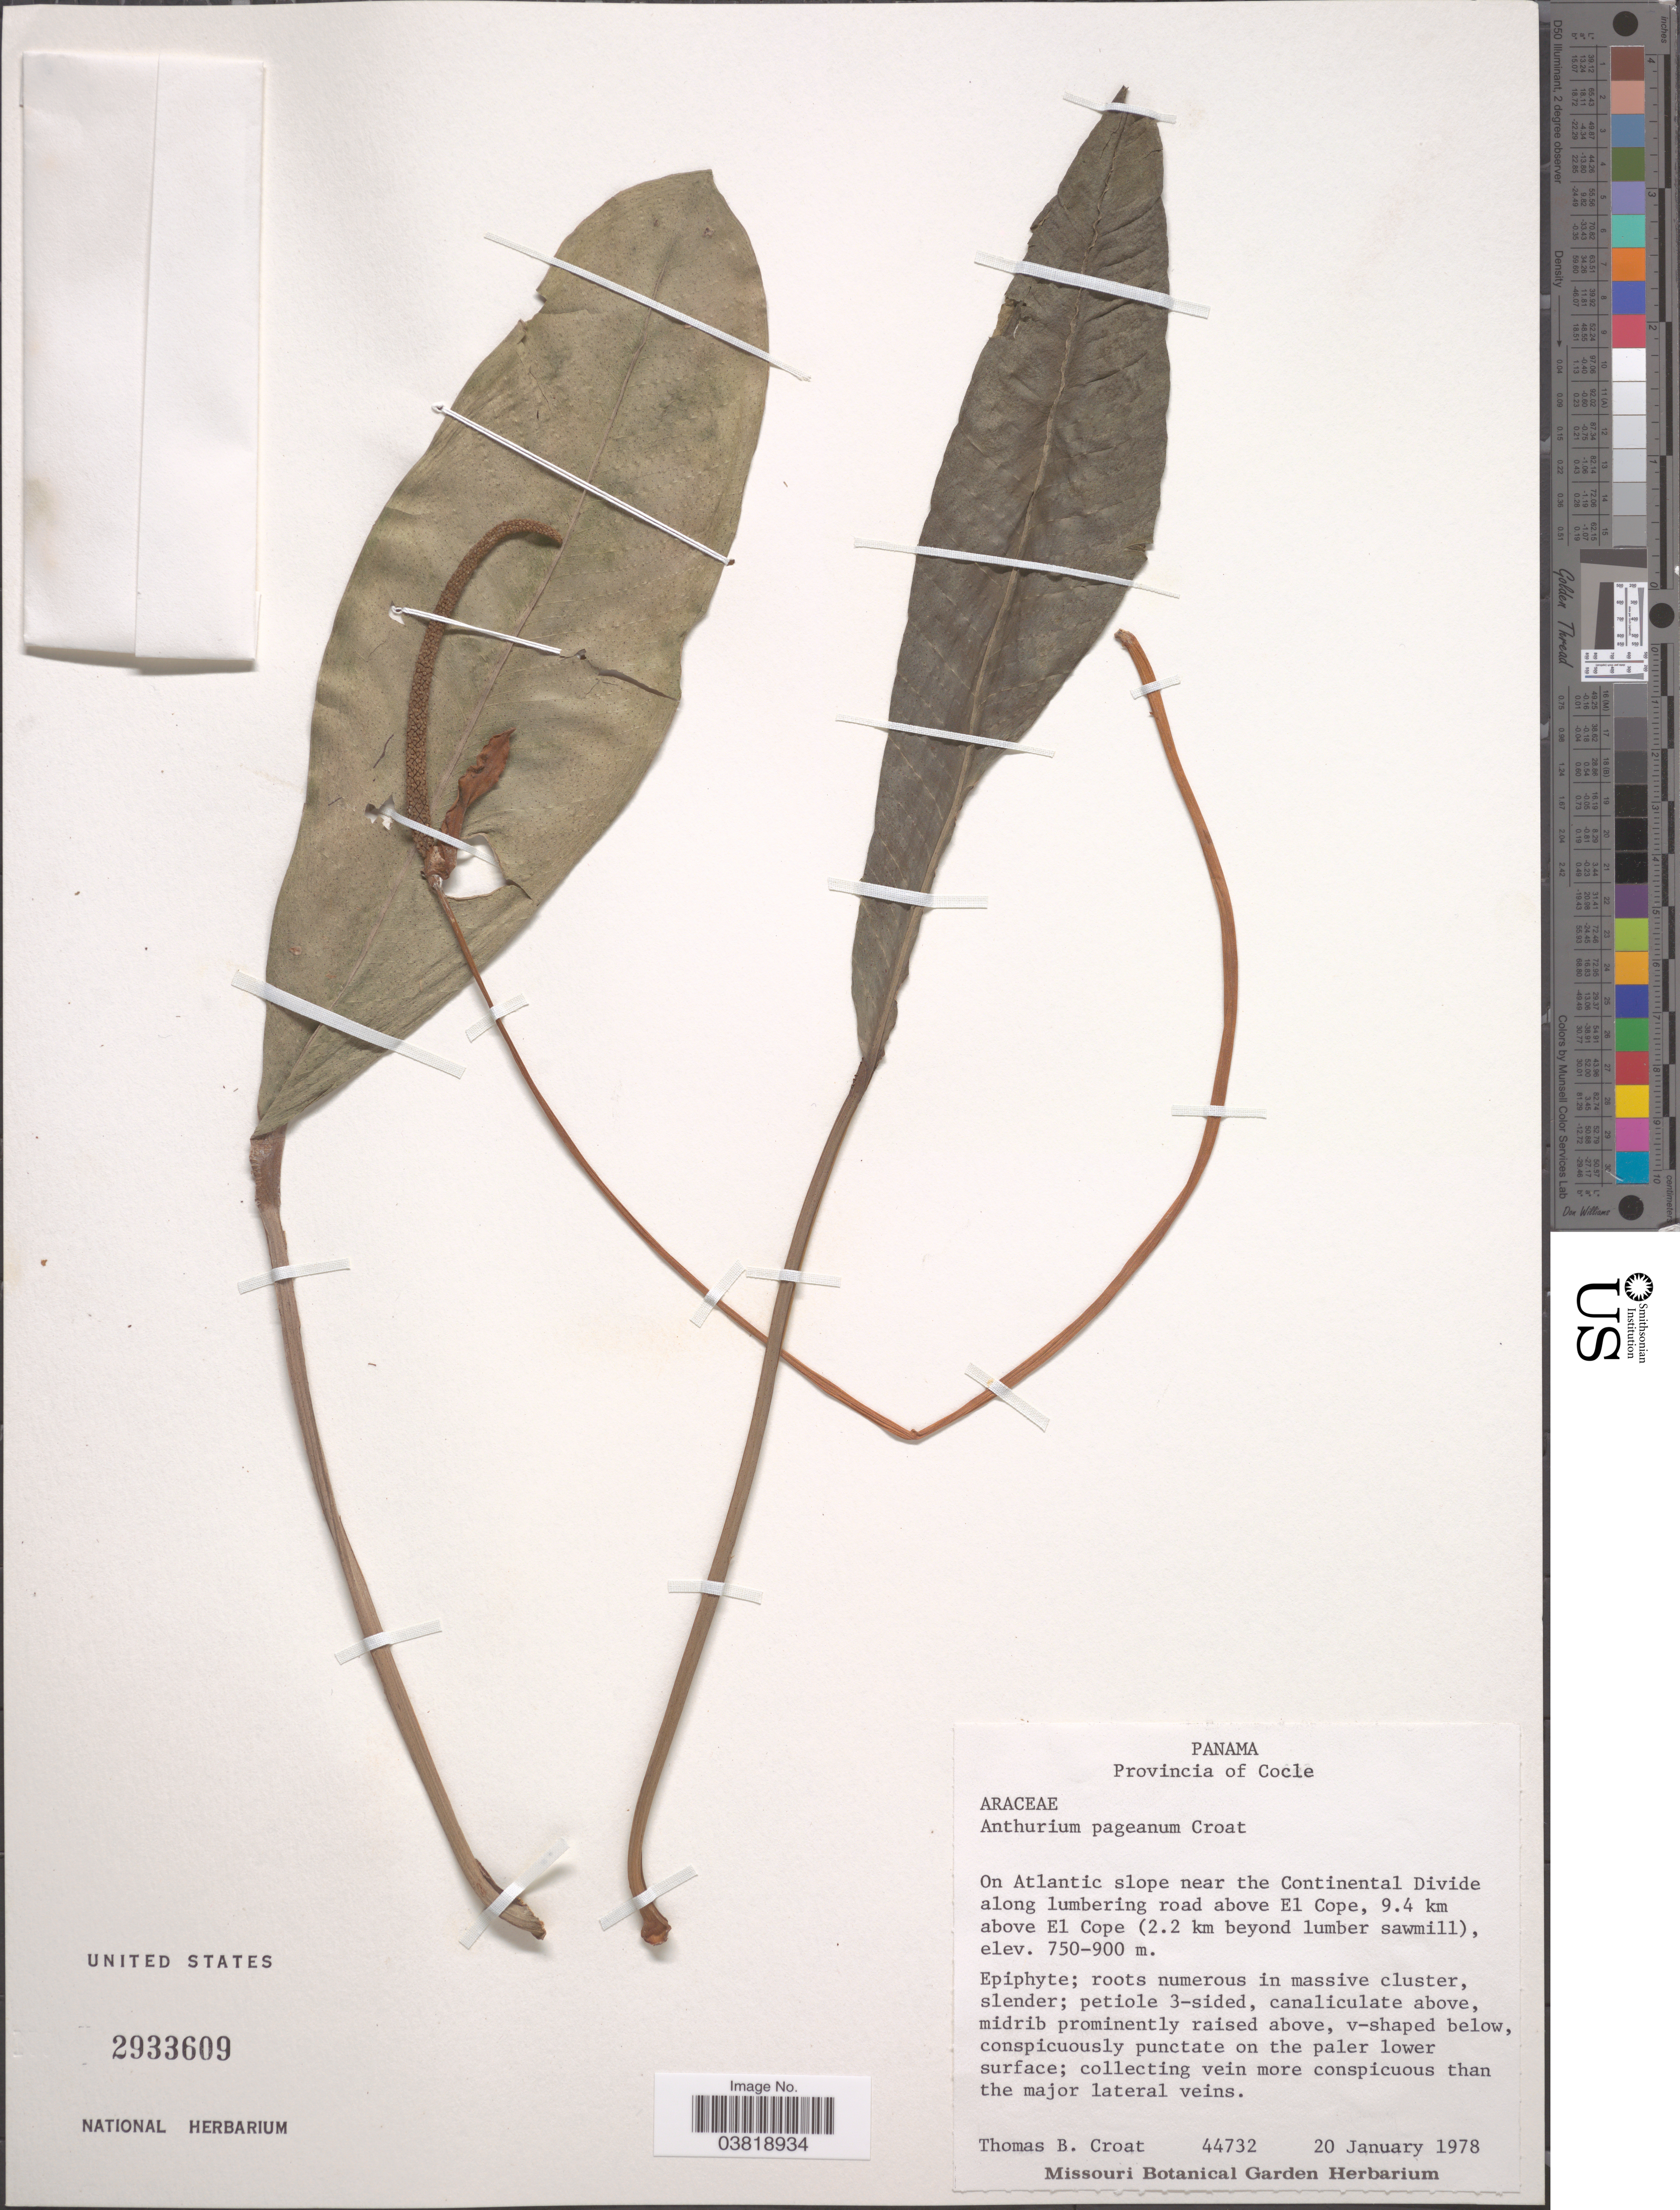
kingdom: Plantae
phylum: Tracheophyta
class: Liliopsida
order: Alismatales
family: Araceae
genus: Anthurium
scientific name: Anthurium pageanum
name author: Croat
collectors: T. B. Croat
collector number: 44732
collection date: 1978-01-20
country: Panama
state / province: Cocle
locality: On Atlantic slope near the Continental Divide along lumbering road above El Cope, 9.4 km above El Cope (2.2 km beyond lumber sawmill).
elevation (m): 750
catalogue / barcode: US 2933609